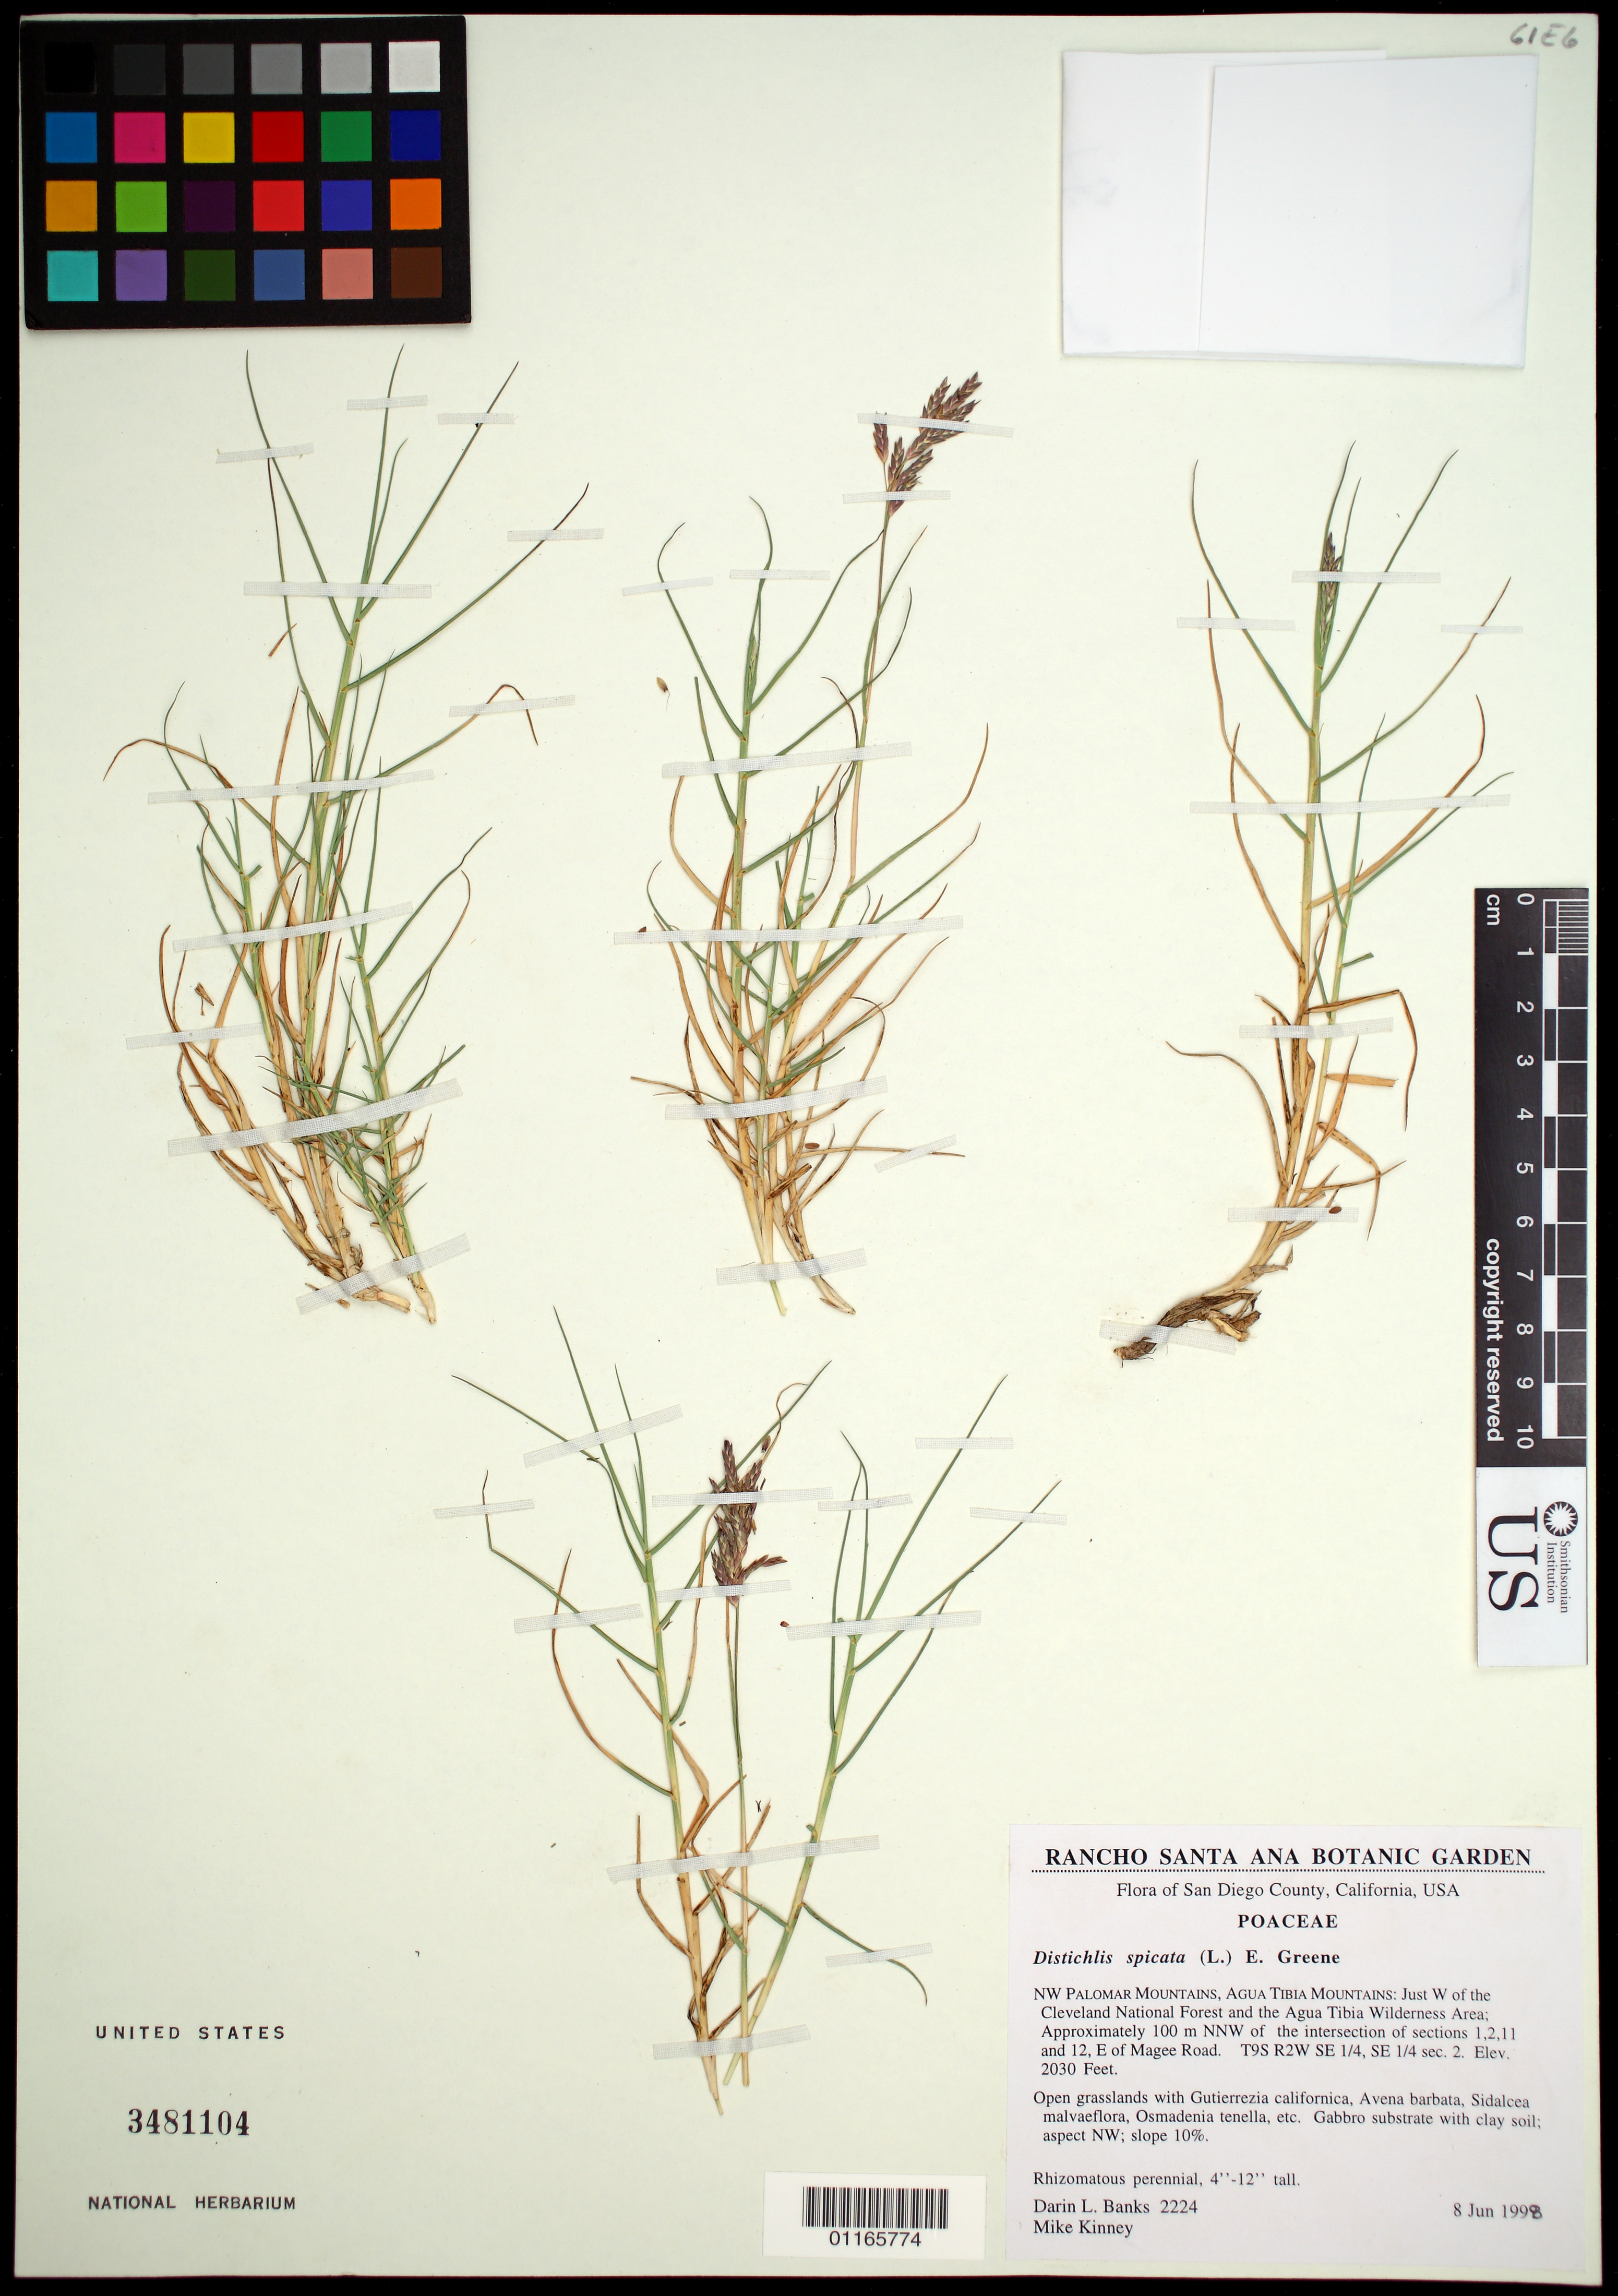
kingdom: Plantae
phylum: Tracheophyta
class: Liliopsida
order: Poales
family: Poaceae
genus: Distichlis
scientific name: Distichlis spicata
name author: (L.) Greene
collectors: D. Banks & M. Kinney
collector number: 2224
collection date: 1998-06-08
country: United States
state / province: California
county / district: San Diego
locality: NW Palomar Mountains, Agua Tibia Mountains: Just W of the Cleveland National Forest and the Agua Wilderness Area; Approximately 100 m NNW of the intersection of sections 1,2,11 and 12, E of Magee Road. T9S R2W SE 1/4, SE 1/4 sec. 2.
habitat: Open grasslands with Gutierrezia californica, Avena barbata, Sidalcea malvaeflora, Osmadenia tenella, etc. Gabbro substrate with clay soil; aspect NW; slope 10%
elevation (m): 619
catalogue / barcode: US 3481104